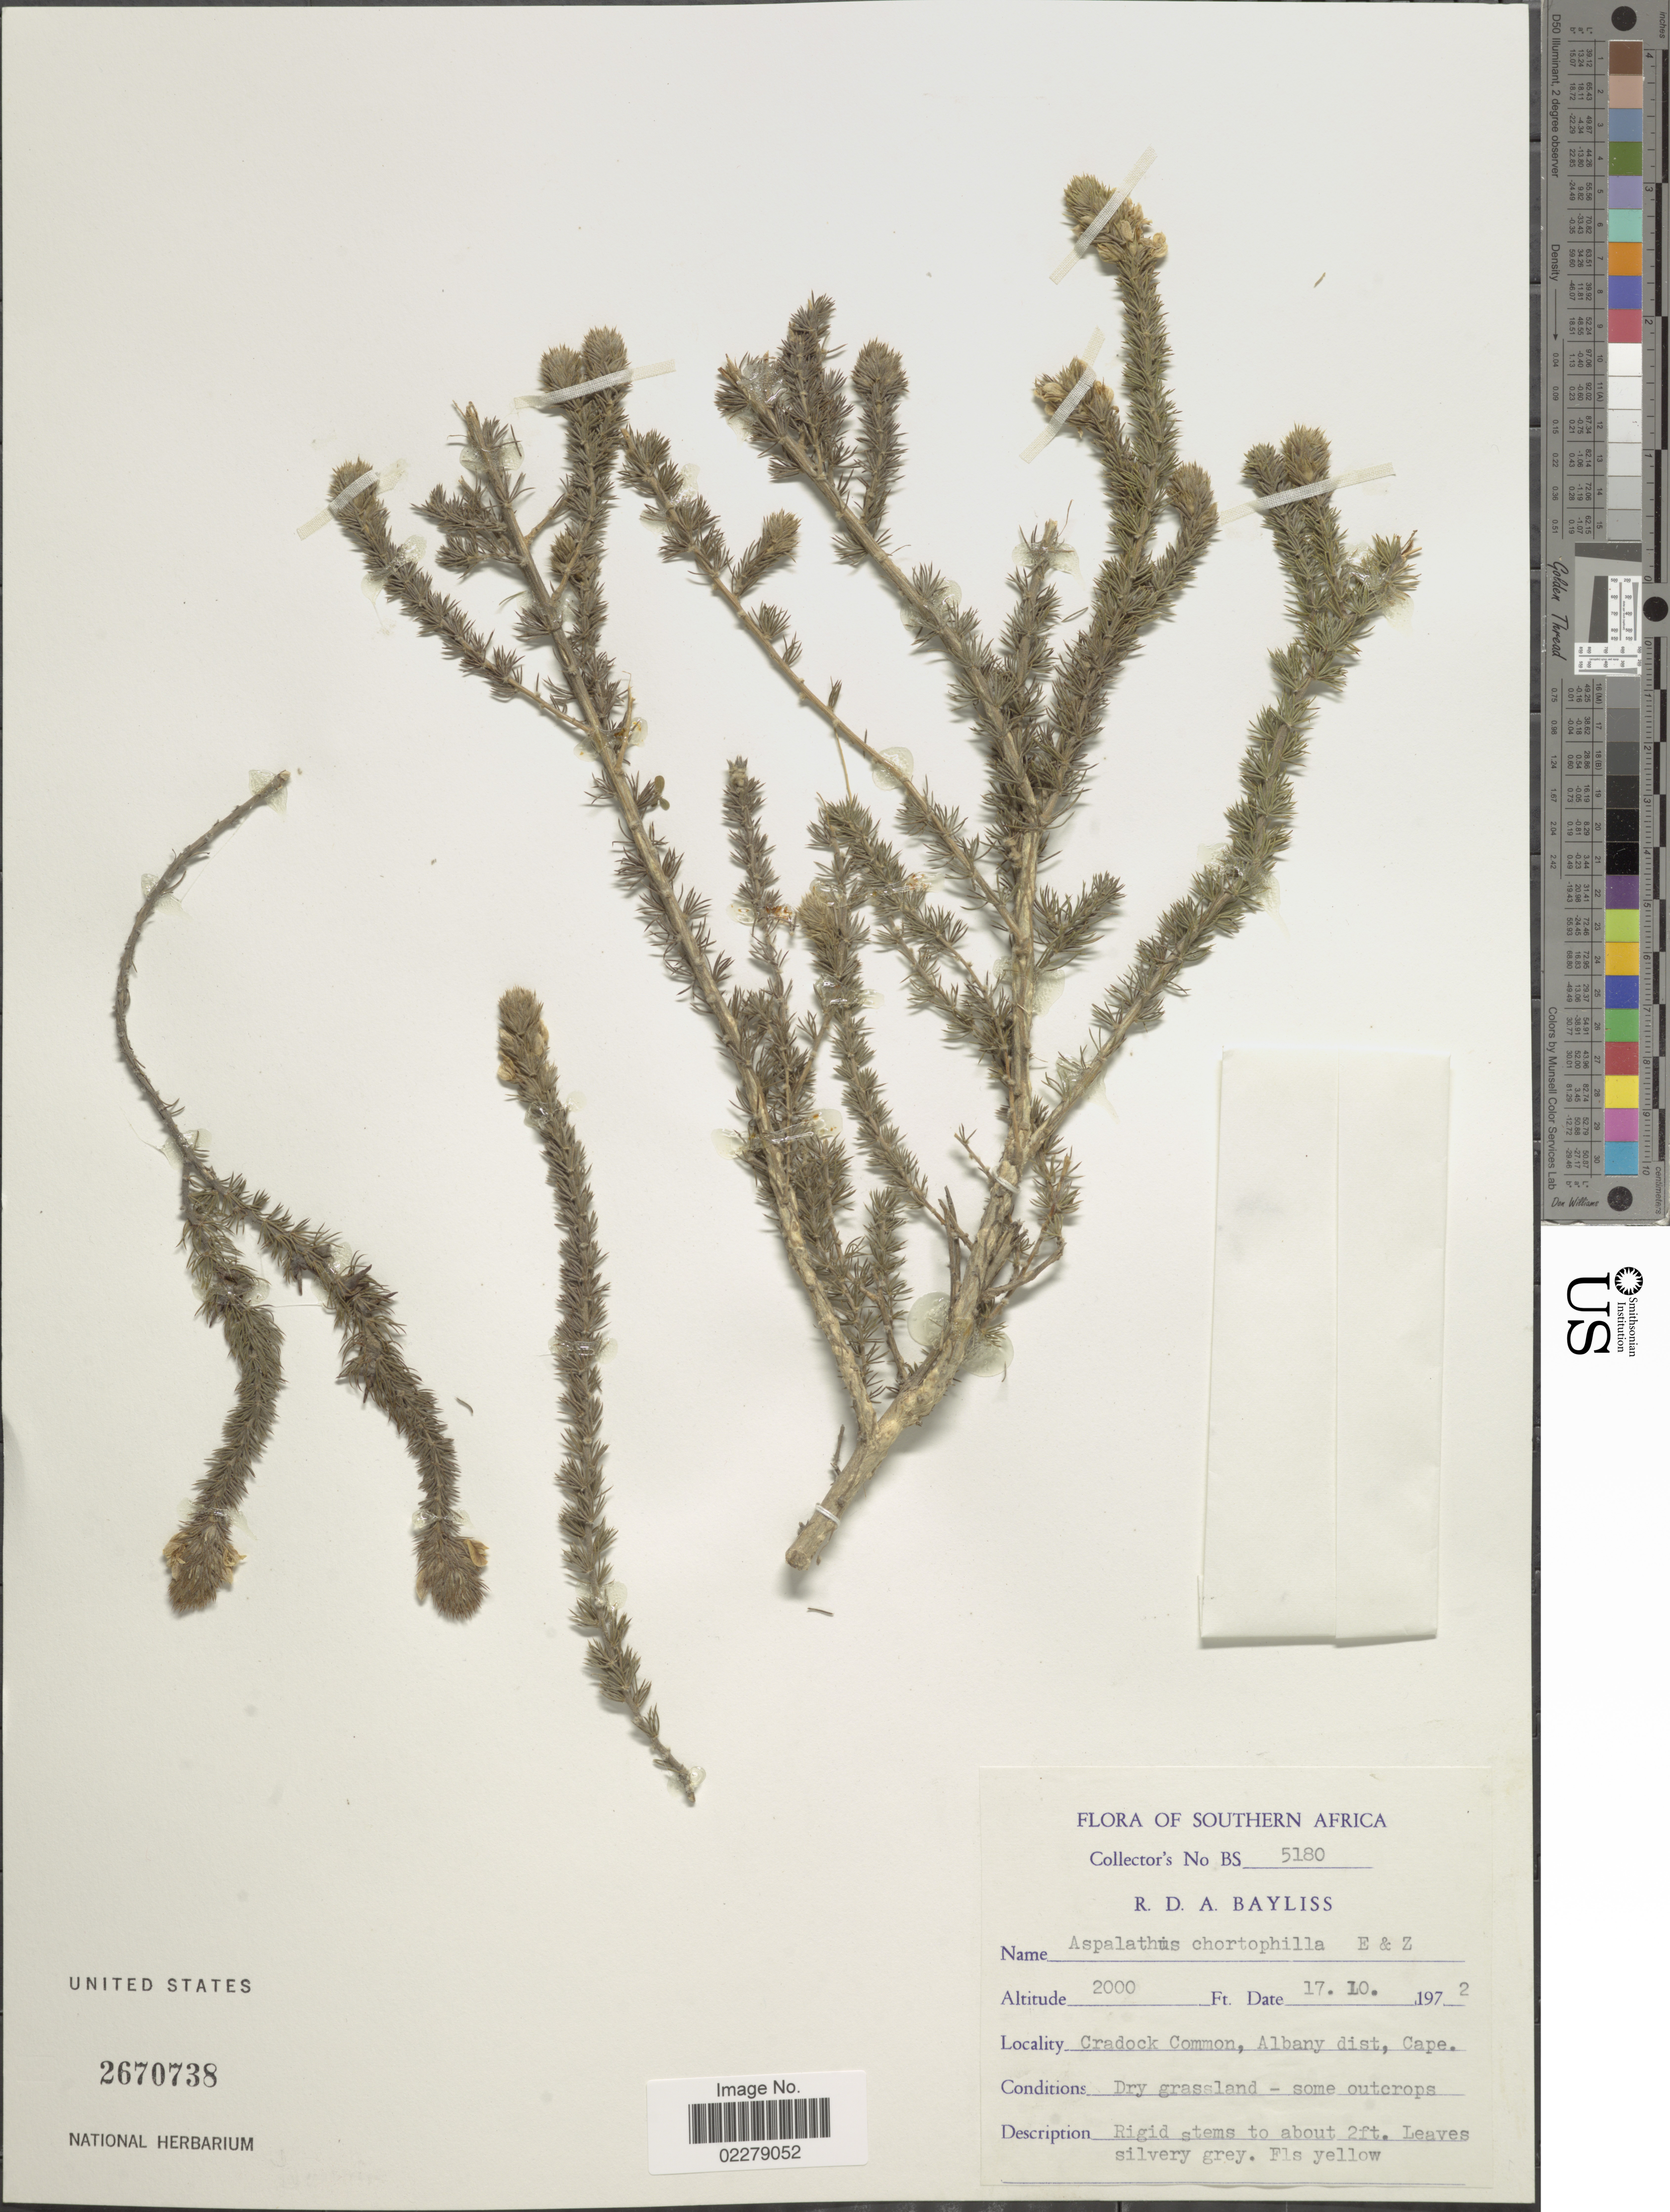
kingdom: Plantae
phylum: Tracheophyta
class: Magnoliopsida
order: Fabales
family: Fabaceae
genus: Aspalathus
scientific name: Aspalathus chortophila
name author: Eckl. & Zeyh.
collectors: R. Bayliss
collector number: BS5180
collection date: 1972-10-17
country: South Africa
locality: Southern Africa, Cradock Common, Albany dist, Cape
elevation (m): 610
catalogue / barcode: US 2670738